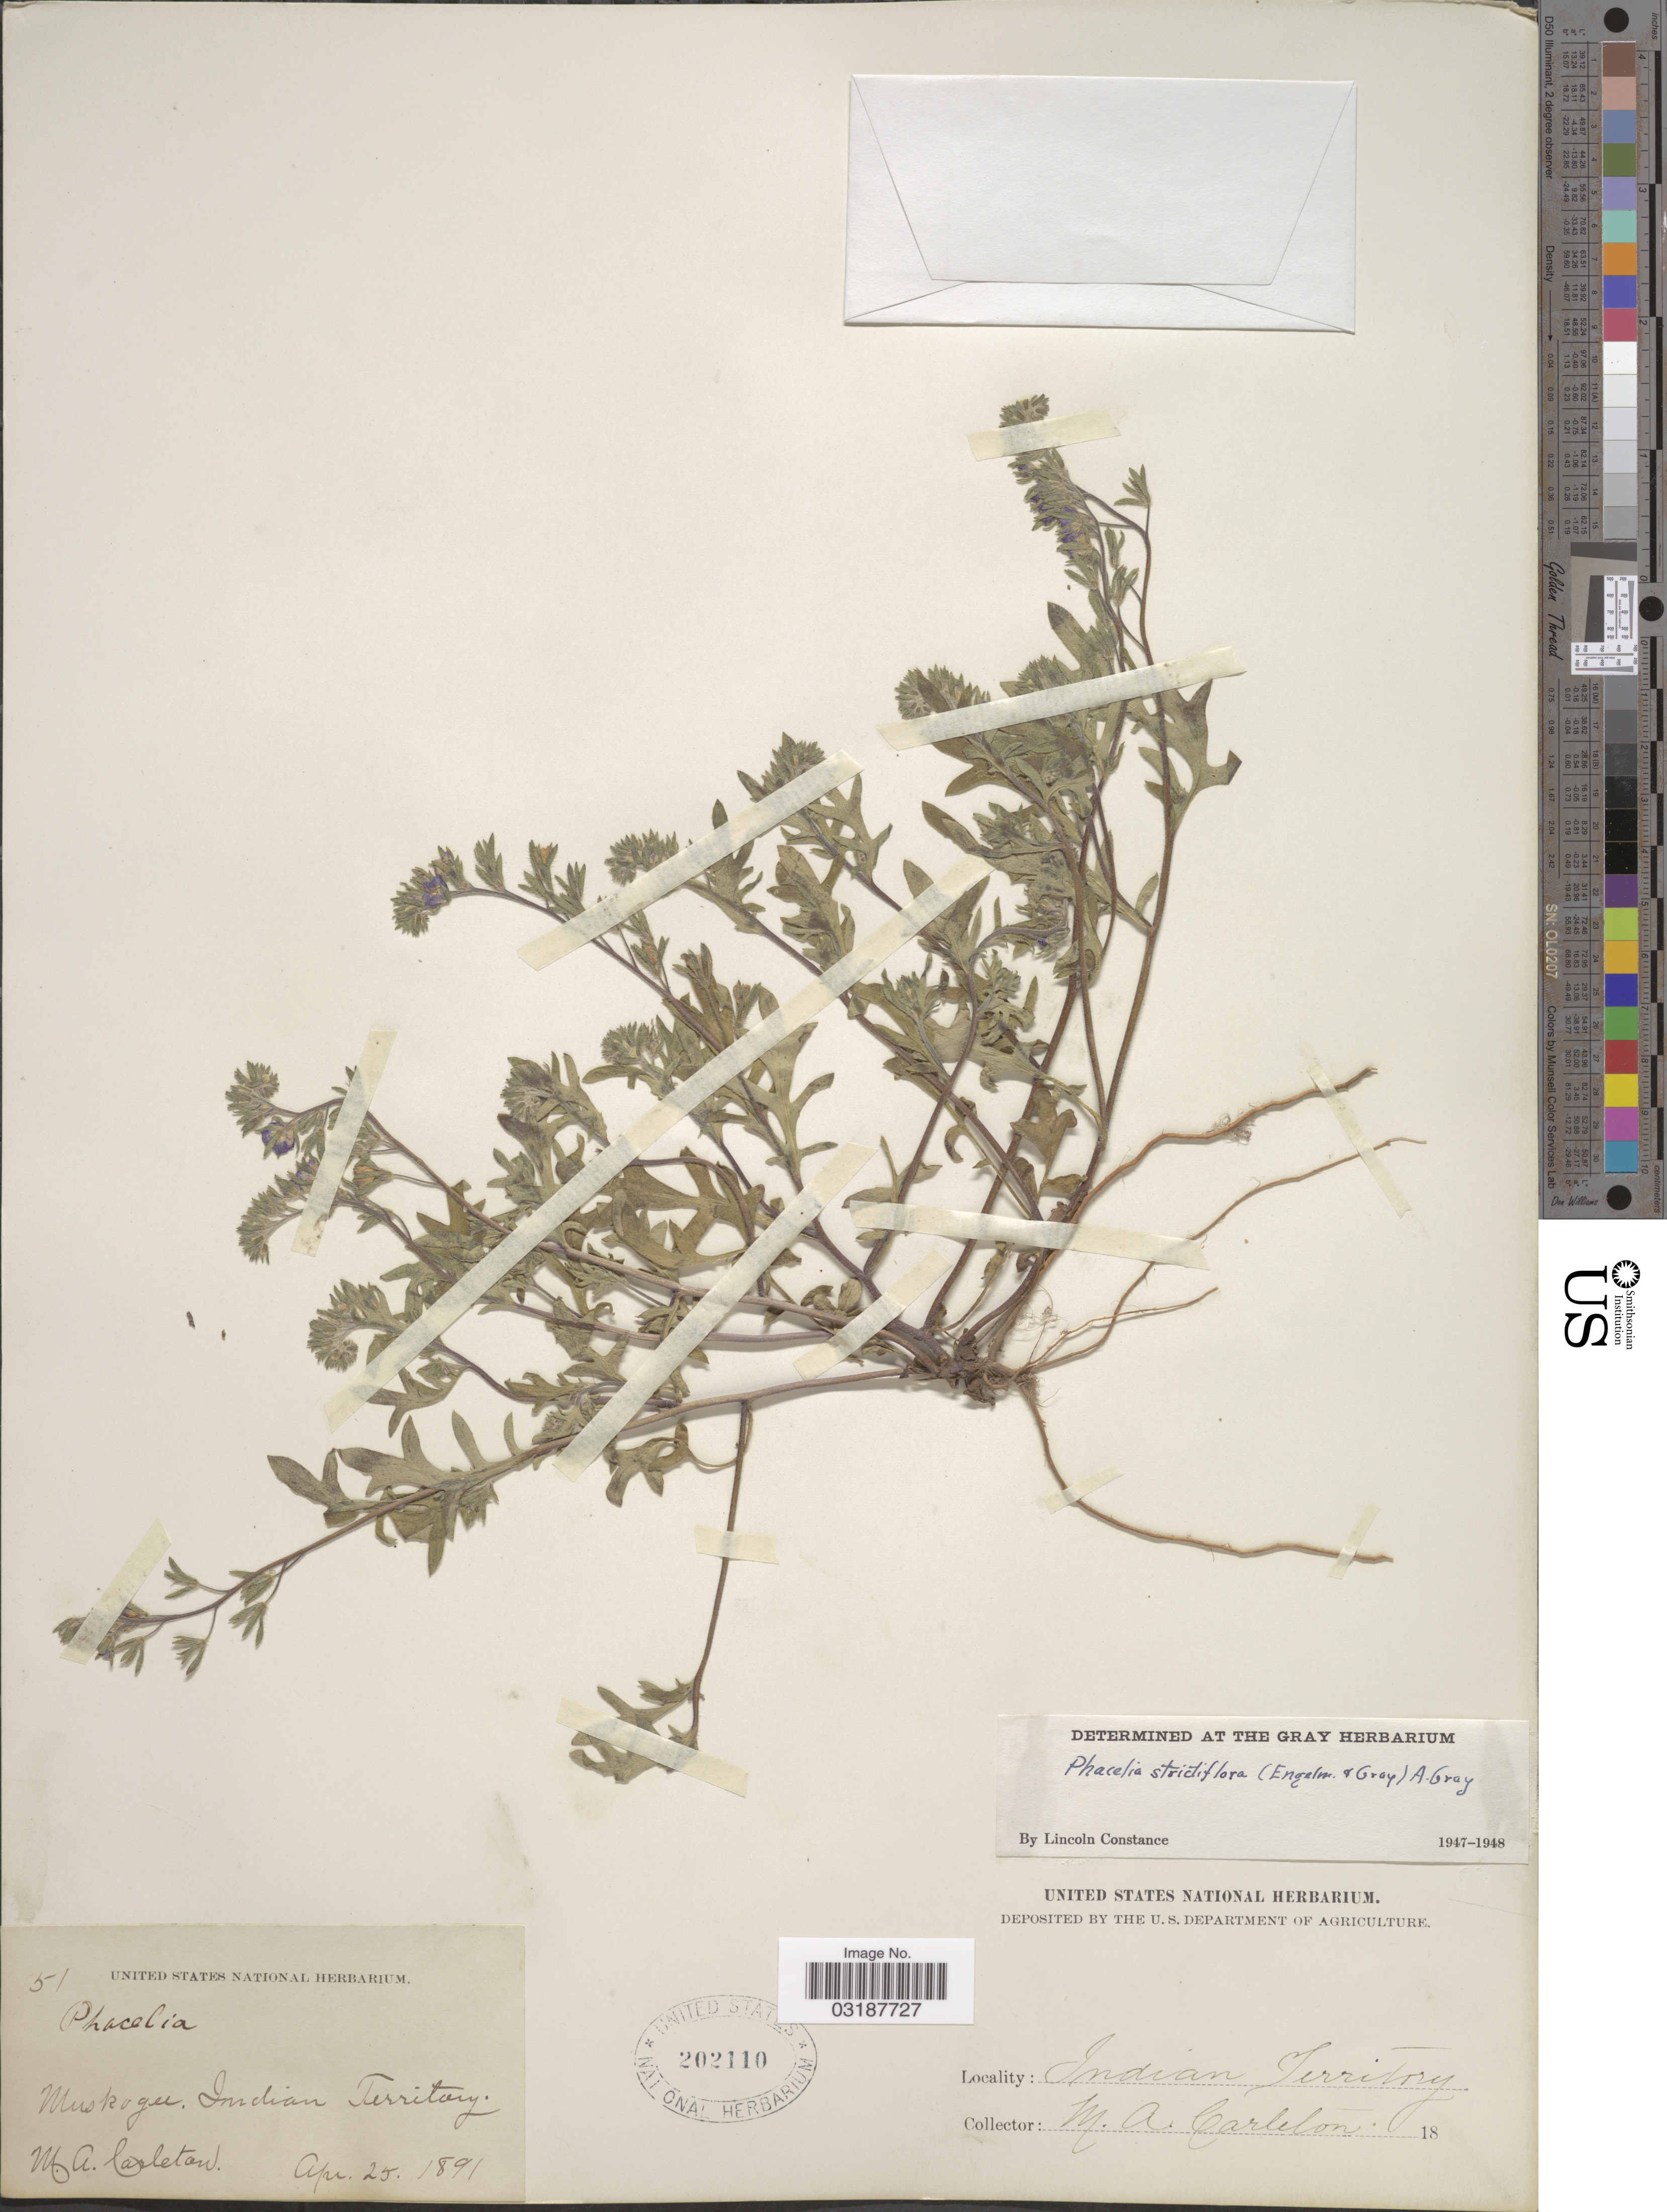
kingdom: Plantae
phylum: Tracheophyta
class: Magnoliopsida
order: Boraginales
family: Hydrophyllaceae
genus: Phacelia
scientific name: Phacelia strictiflora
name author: (Engelm. & A. Gray) A. Gray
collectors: M. A. Carleton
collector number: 51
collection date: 1891-04-25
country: United States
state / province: Oklahoma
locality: Muskogee, Indian Territory.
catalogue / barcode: US 202110